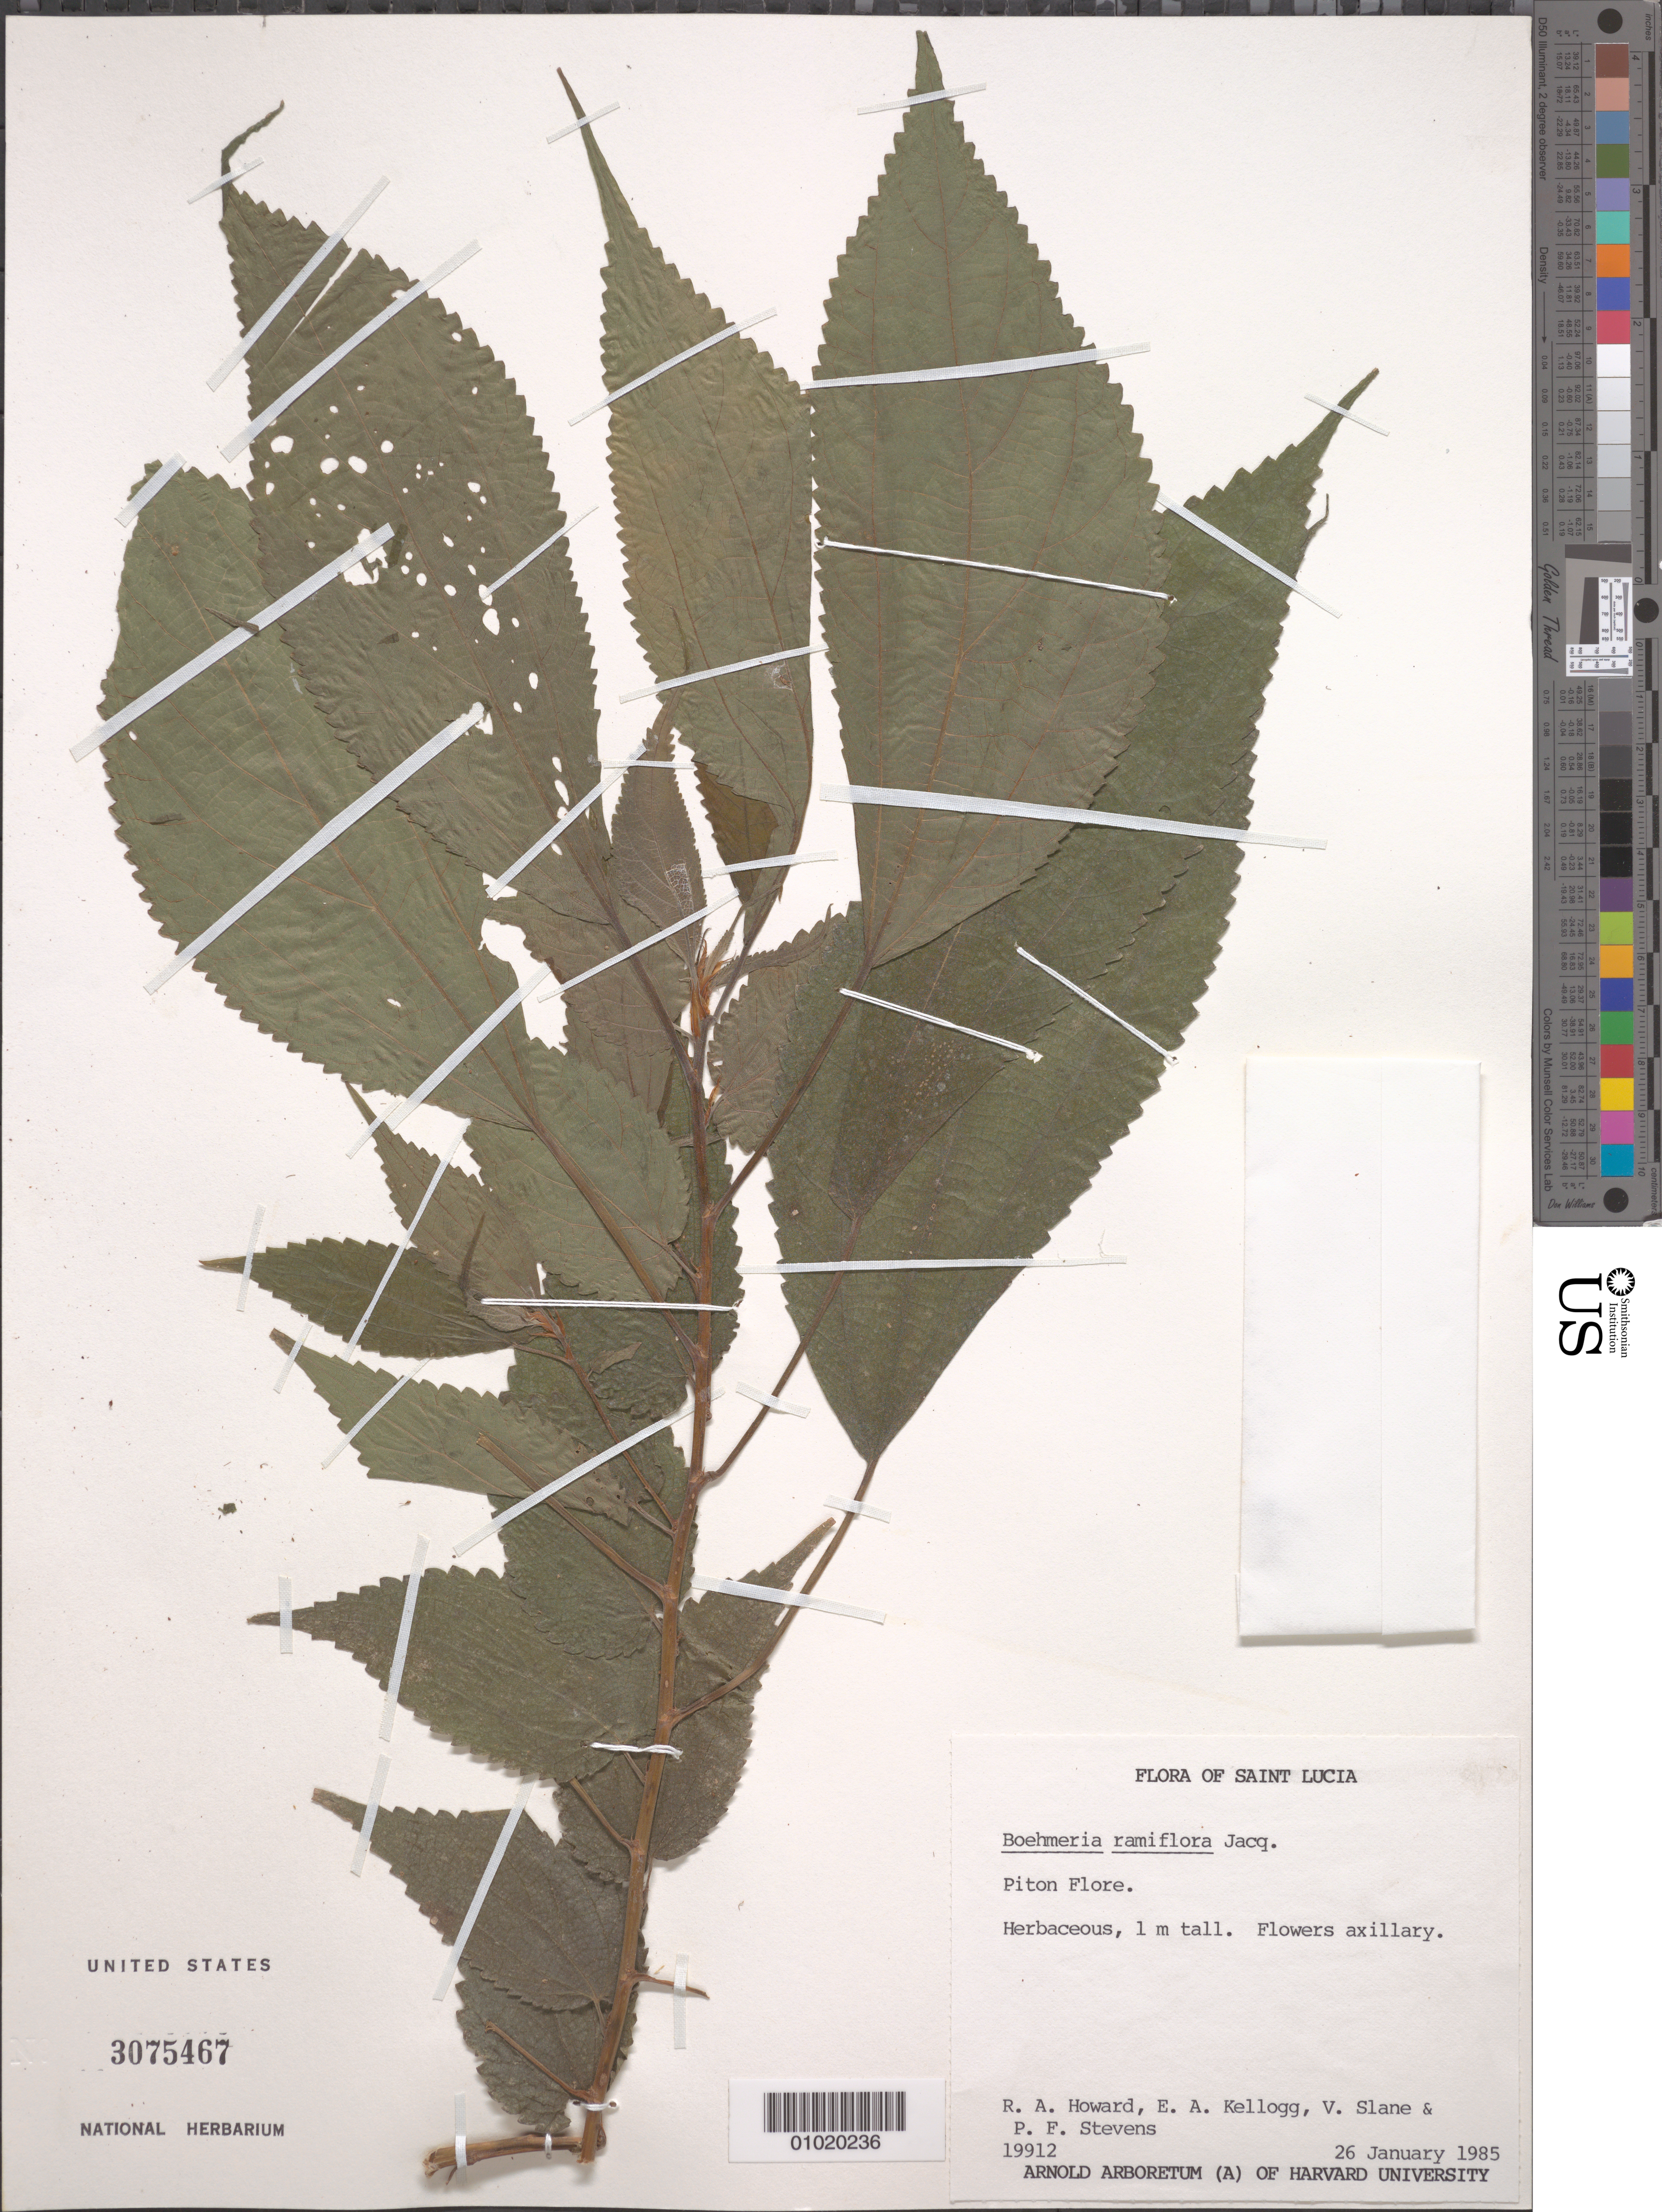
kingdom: Plantae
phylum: Tracheophyta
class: Magnoliopsida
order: Rosales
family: Urticaceae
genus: Boehmeria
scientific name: Boehmeria ramiflora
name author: Jacq.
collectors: R. A. Howard, E. A. Kellogg, V. Slane & P. F. Stevens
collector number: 19912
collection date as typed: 26 Jan 1985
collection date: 1985-01-26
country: St. Lucia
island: St. Lucia I.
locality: Piton Flore.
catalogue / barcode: US 3075467